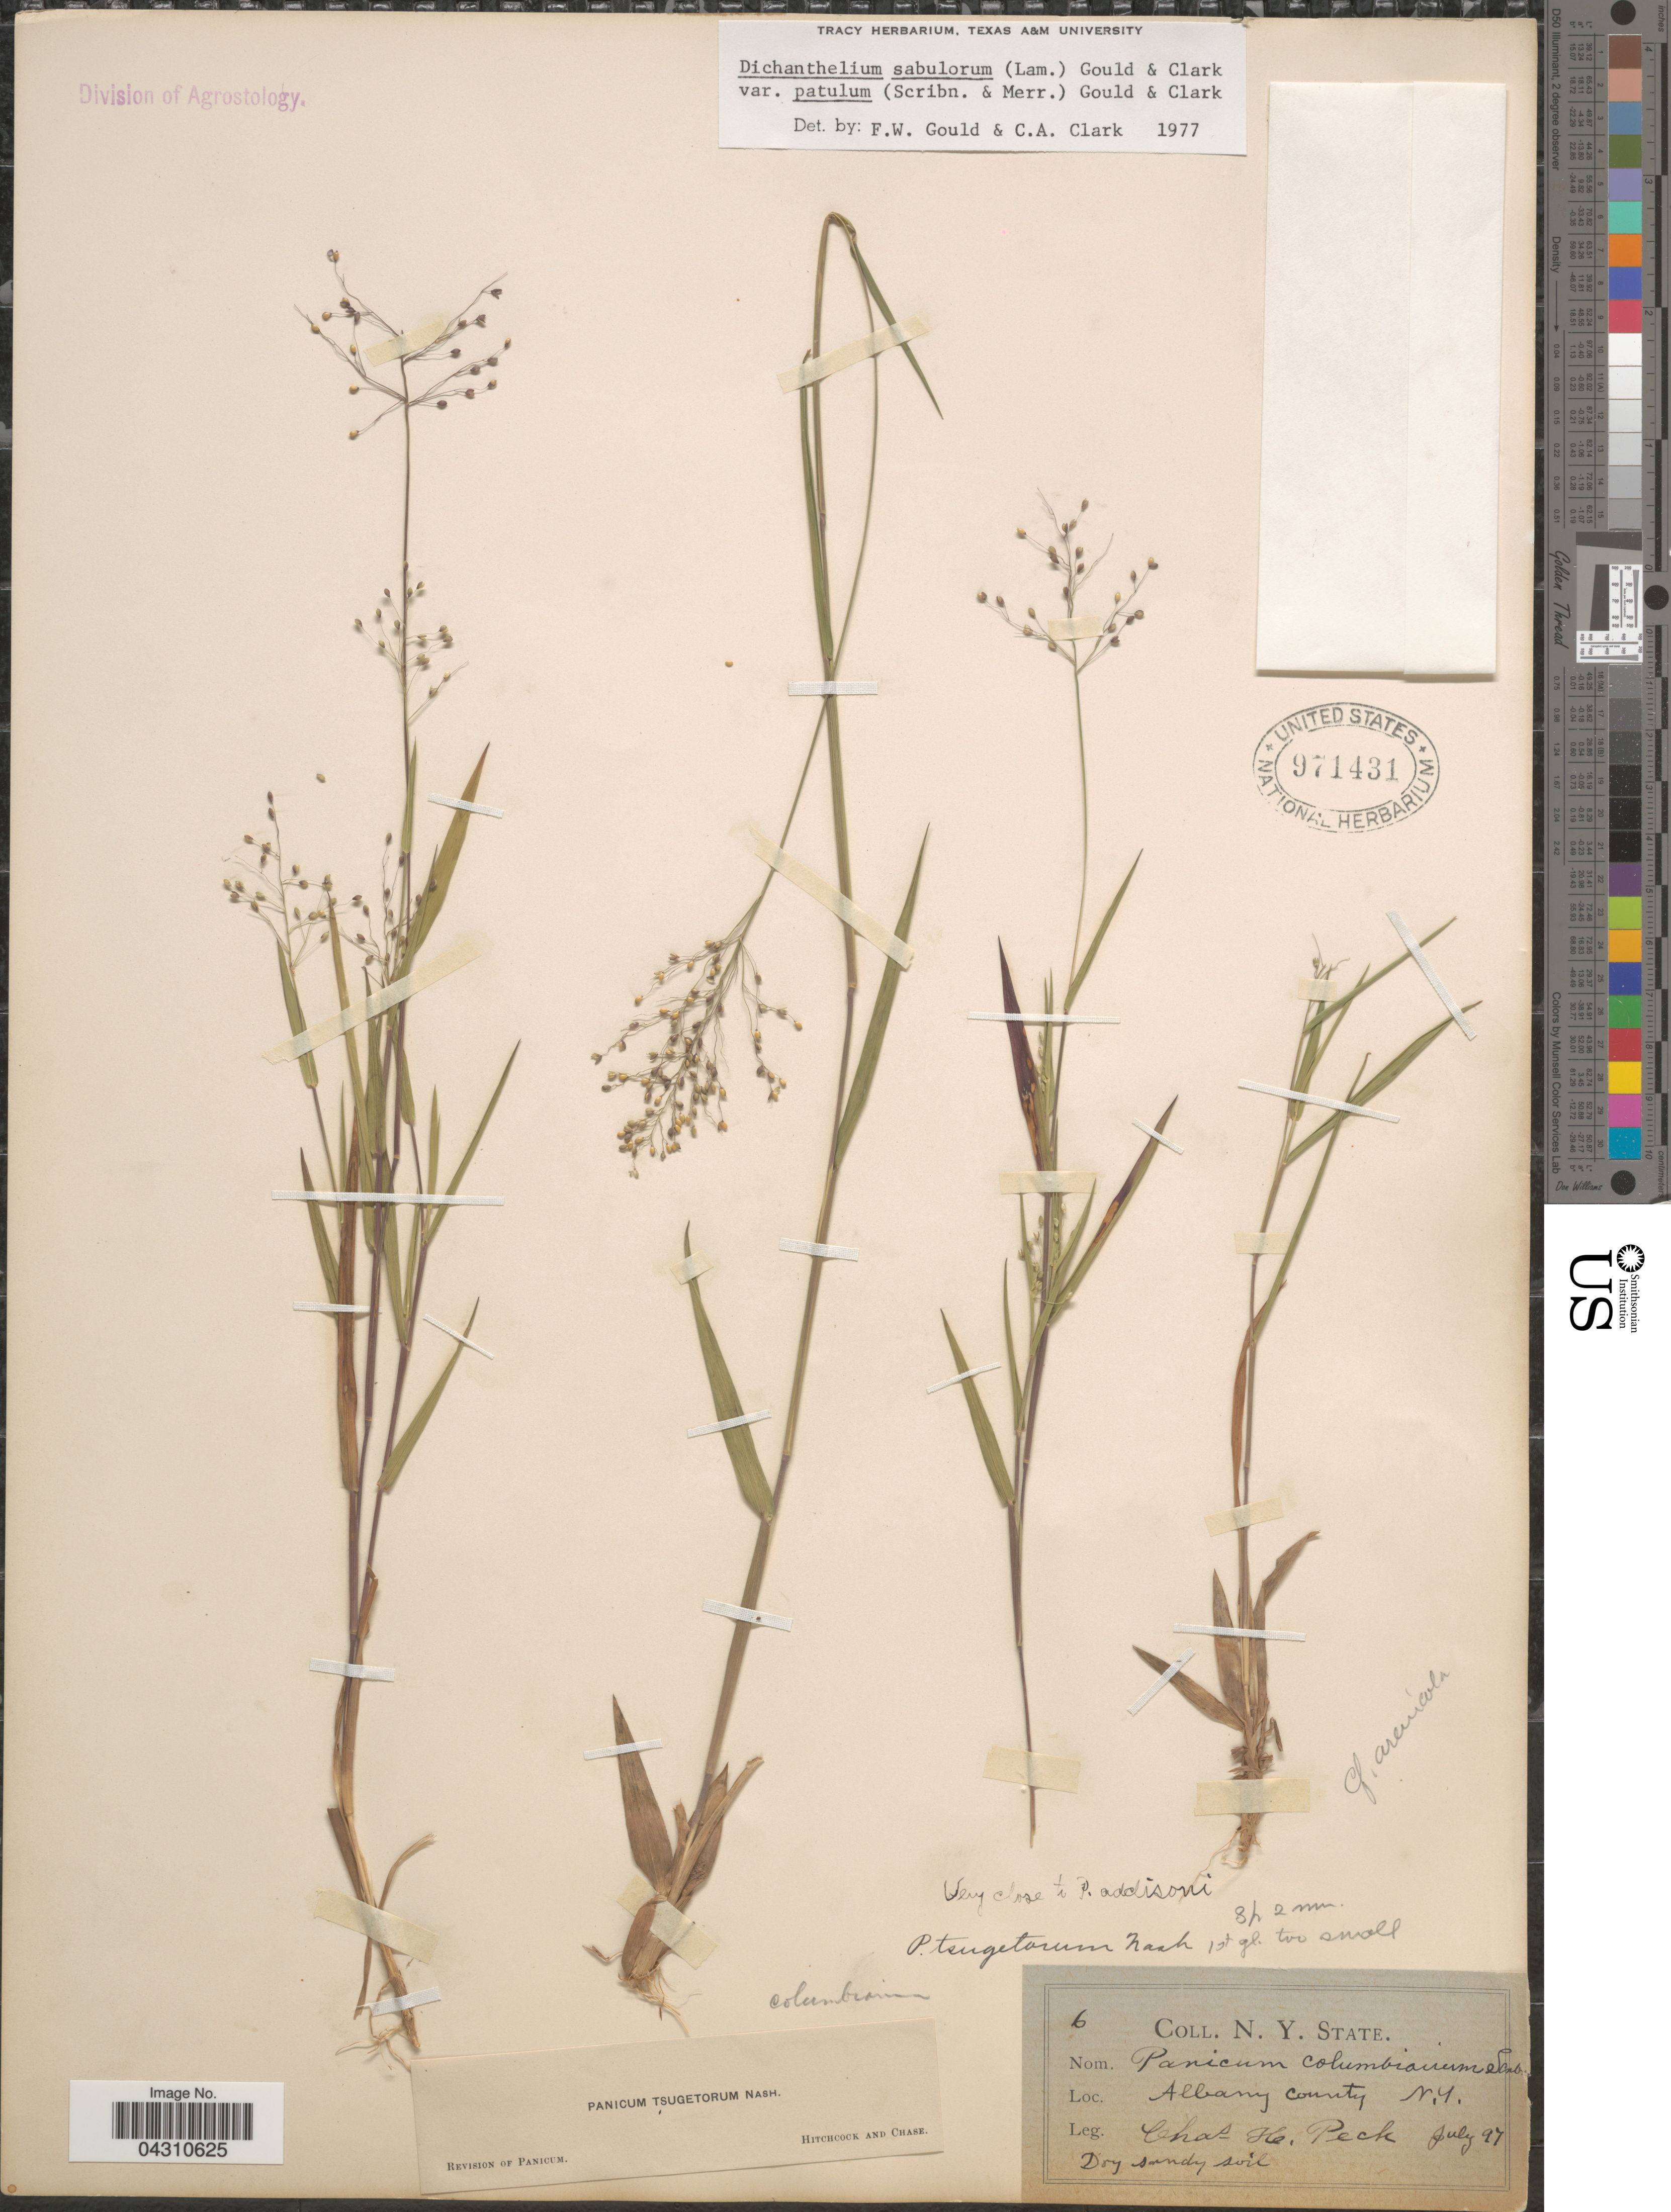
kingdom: Plantae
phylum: Tracheophyta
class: Liliopsida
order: Poales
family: Poaceae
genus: Dichanthelium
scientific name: Dichanthelium portoricense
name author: (Desv. ex Ham.) B.F. Hansen & Wunderlin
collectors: C. H. Peck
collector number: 6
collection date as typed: Transcribed d/m/y: /7/97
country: United States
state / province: New York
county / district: Albany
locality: Albany County. Dry sandy soil.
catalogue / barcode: US 971431